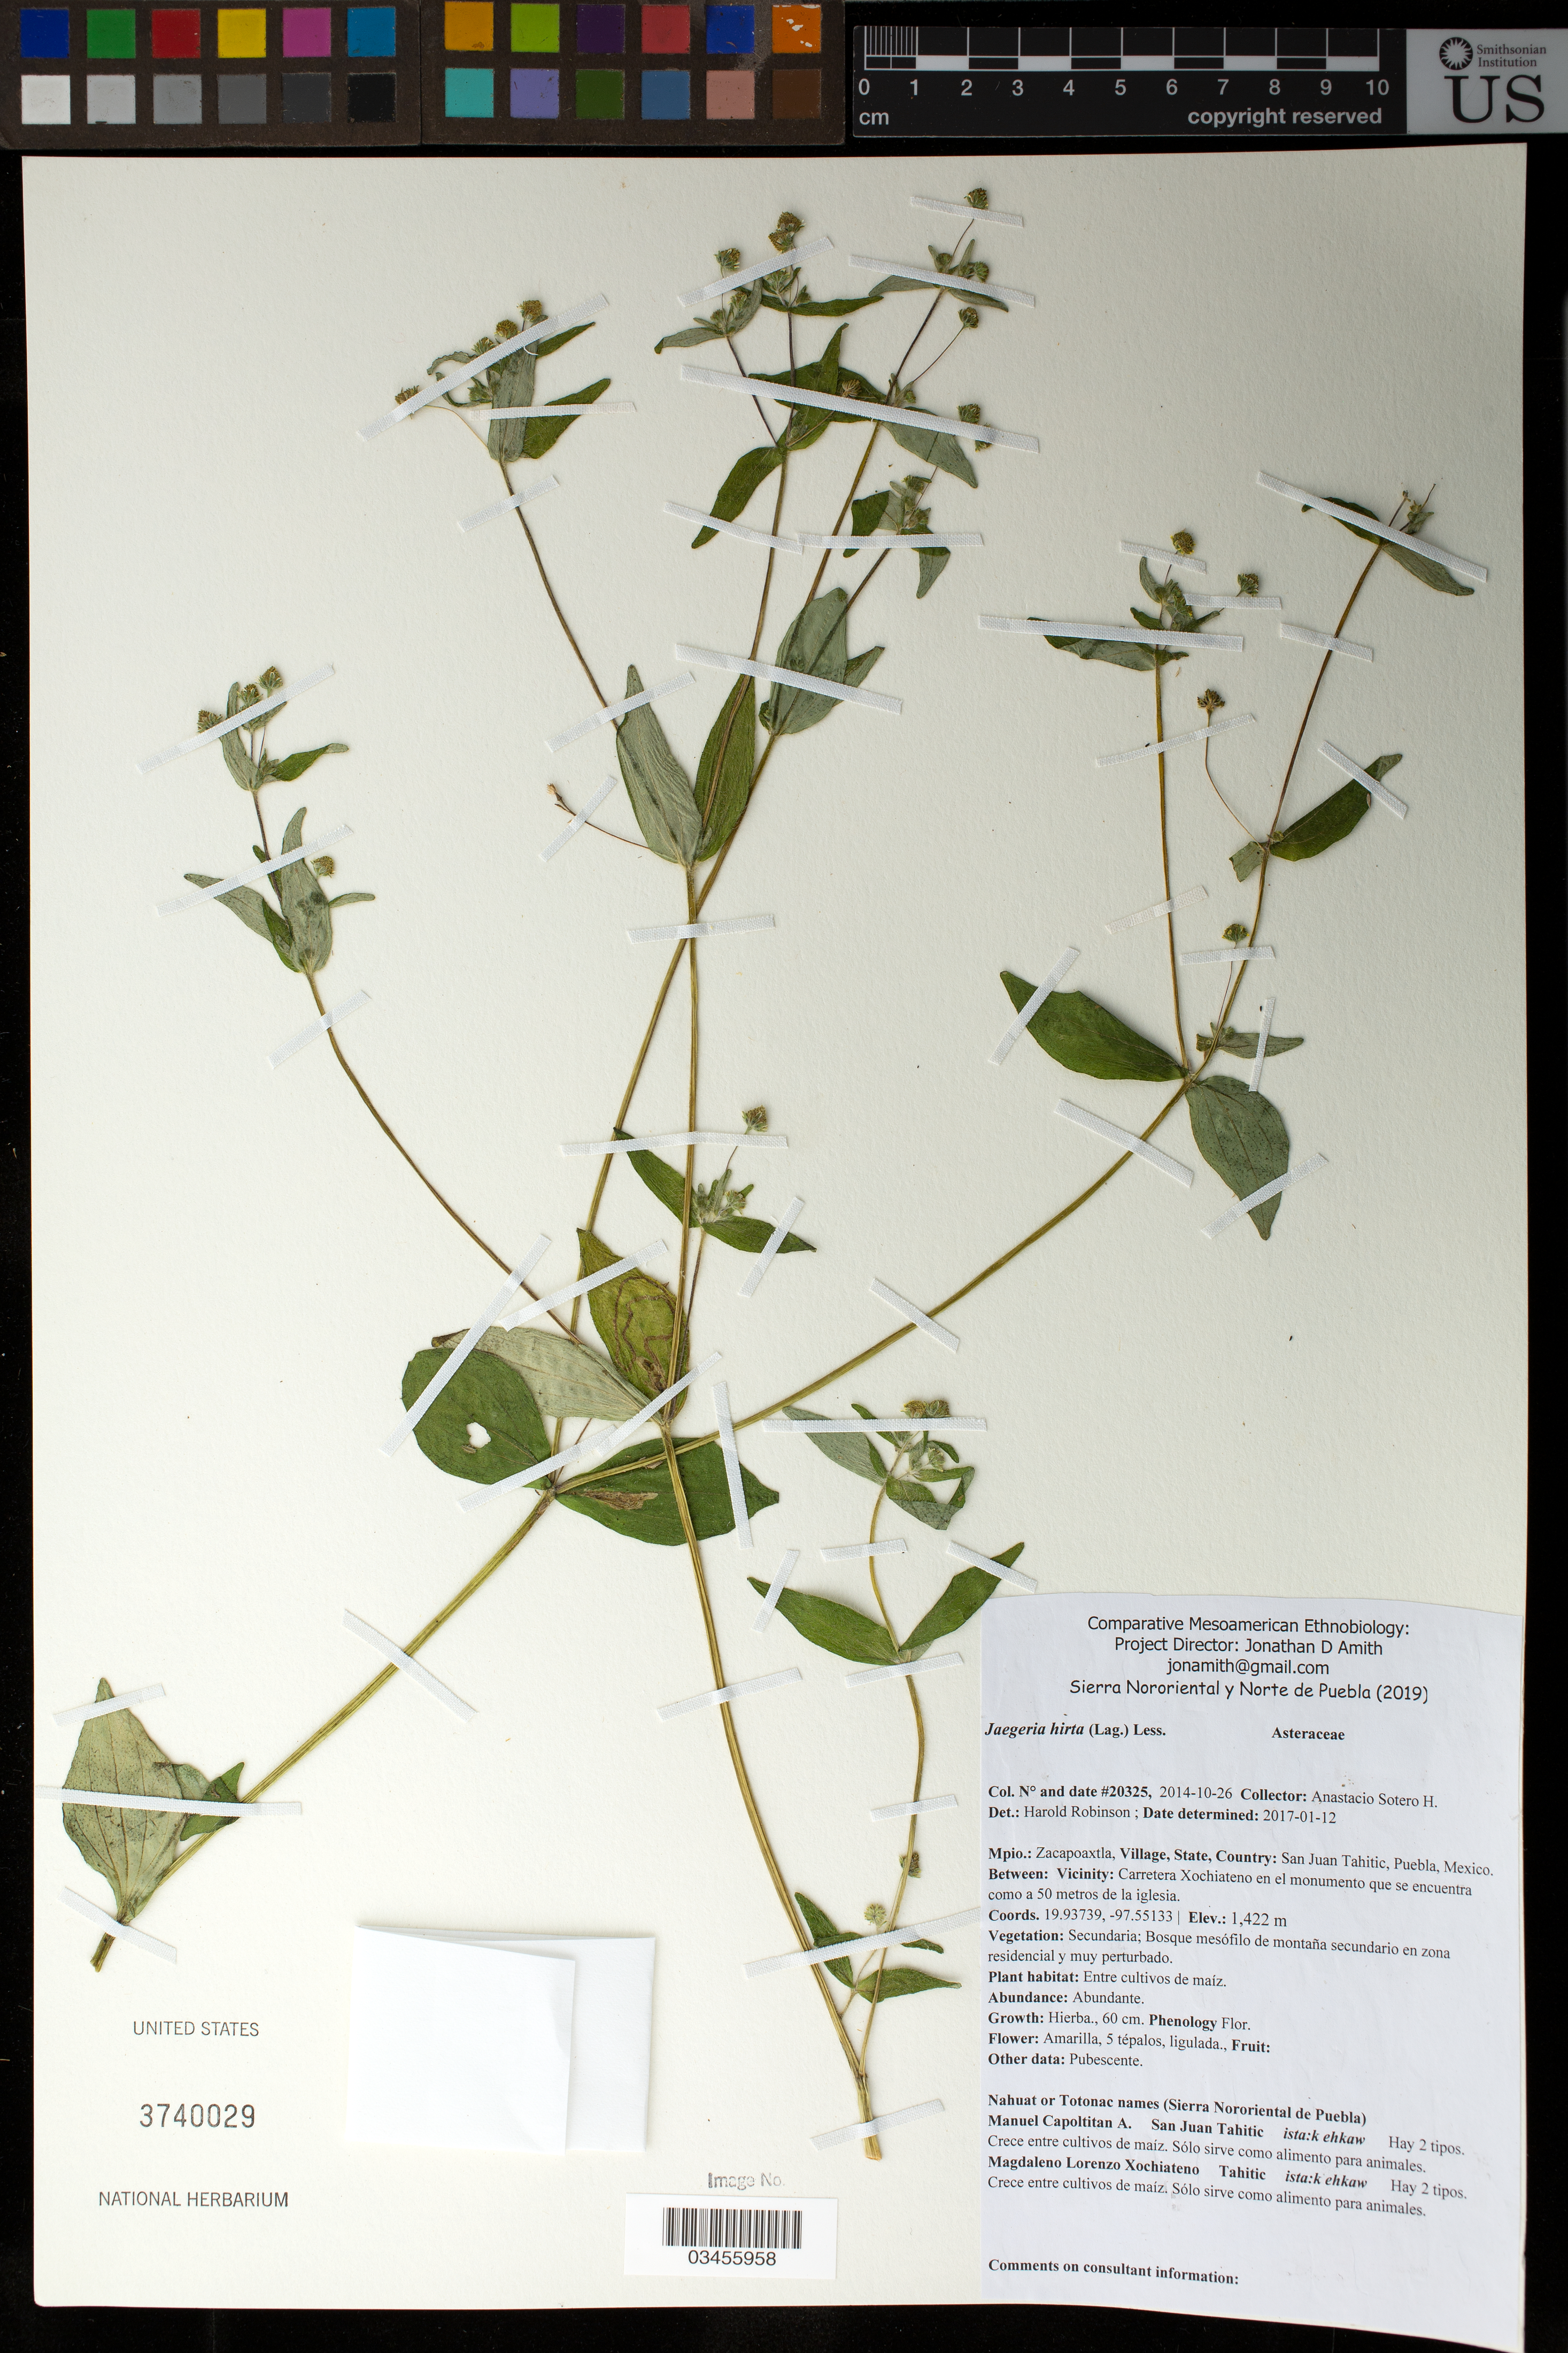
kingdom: Plantae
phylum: Tracheophyta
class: Magnoliopsida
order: Asterales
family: Asteraceae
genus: Jaegeria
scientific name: Jaegeria hirta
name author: (Lag.) Less.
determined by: Robinson, Harold E., (US)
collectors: Canek Ledesma C. & A. Sotero H.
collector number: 20325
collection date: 2014-10-26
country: México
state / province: Puebla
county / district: Zacapoaxtla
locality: PUEBLO: San Juan Tahitic; LOCALIDAD EXACTA: Carretera Xochiateno en el monumento que se encuentra como a 50 metros de la iglesia.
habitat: Bosque mesófilo de montaña secundario en zona residencial y muy perturbado; entre cultivos de maíz.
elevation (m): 1422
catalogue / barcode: US 3740029